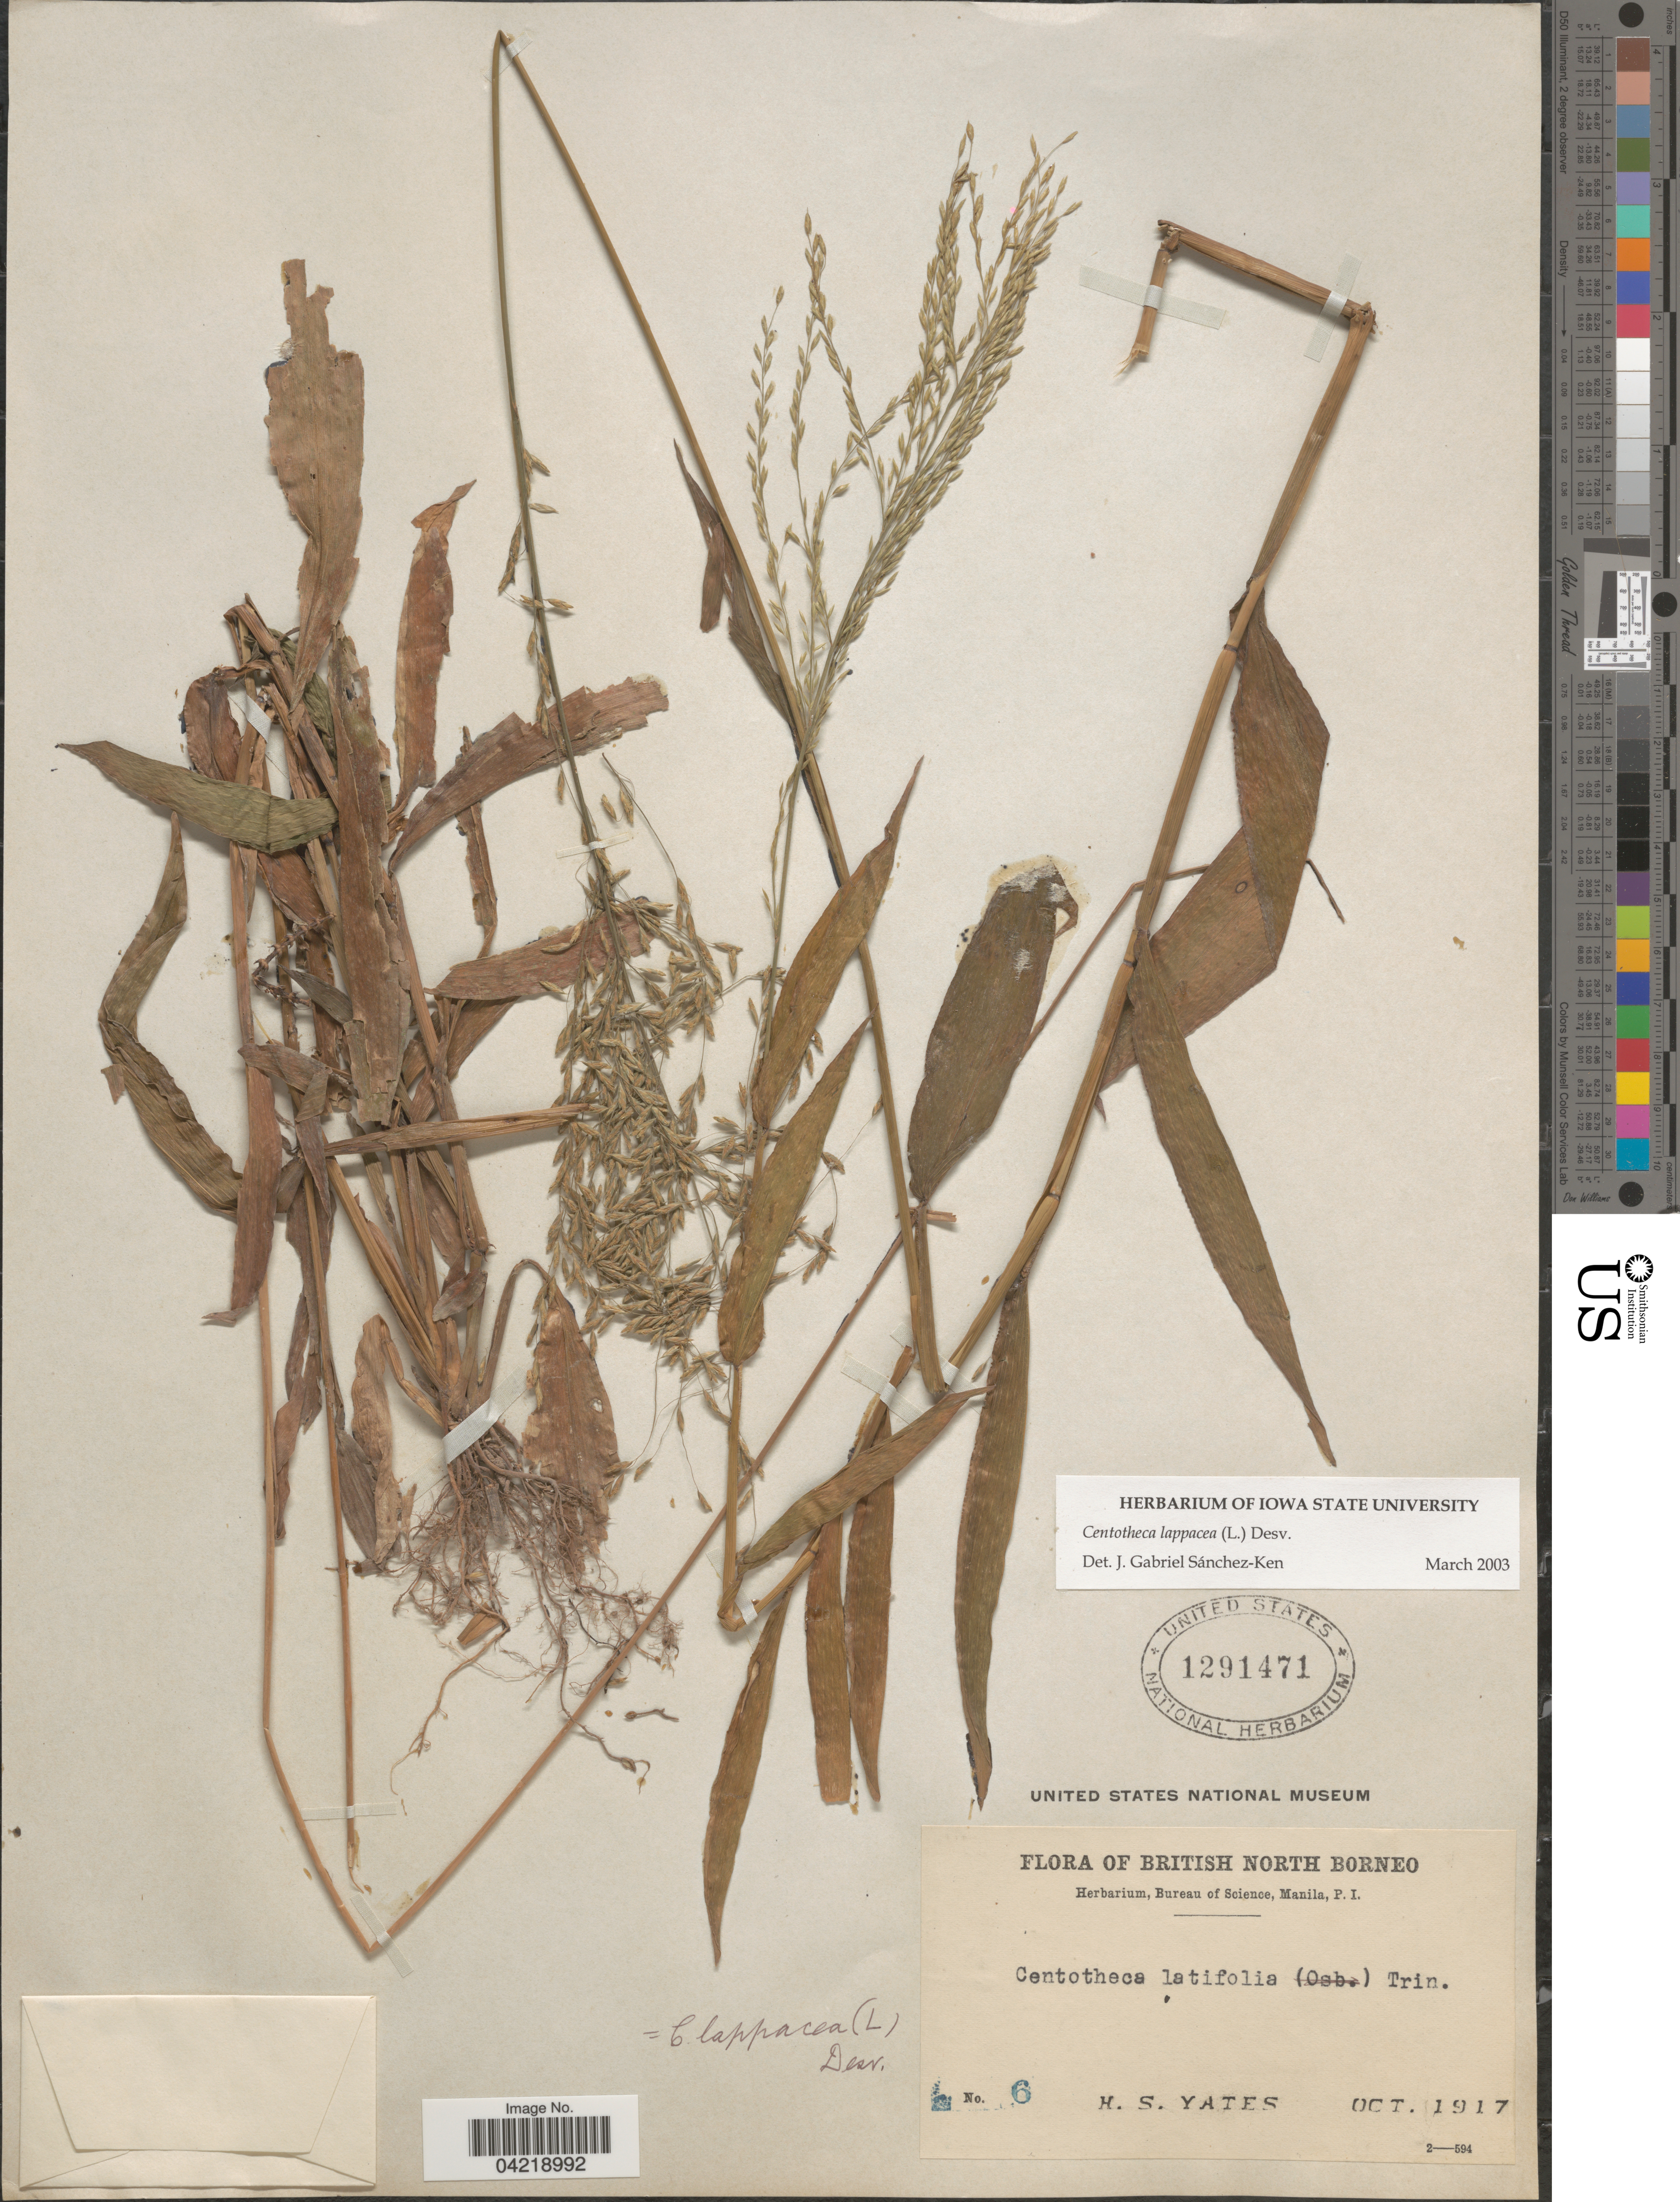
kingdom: Plantae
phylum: Tracheophyta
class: Liliopsida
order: Poales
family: Poaceae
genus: Centotheca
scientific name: Centotheca lappacea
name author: (L.) Desv.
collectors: H. S. Yates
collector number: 6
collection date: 1917-10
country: Malaysia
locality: British North Borneo.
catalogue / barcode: US 1291471